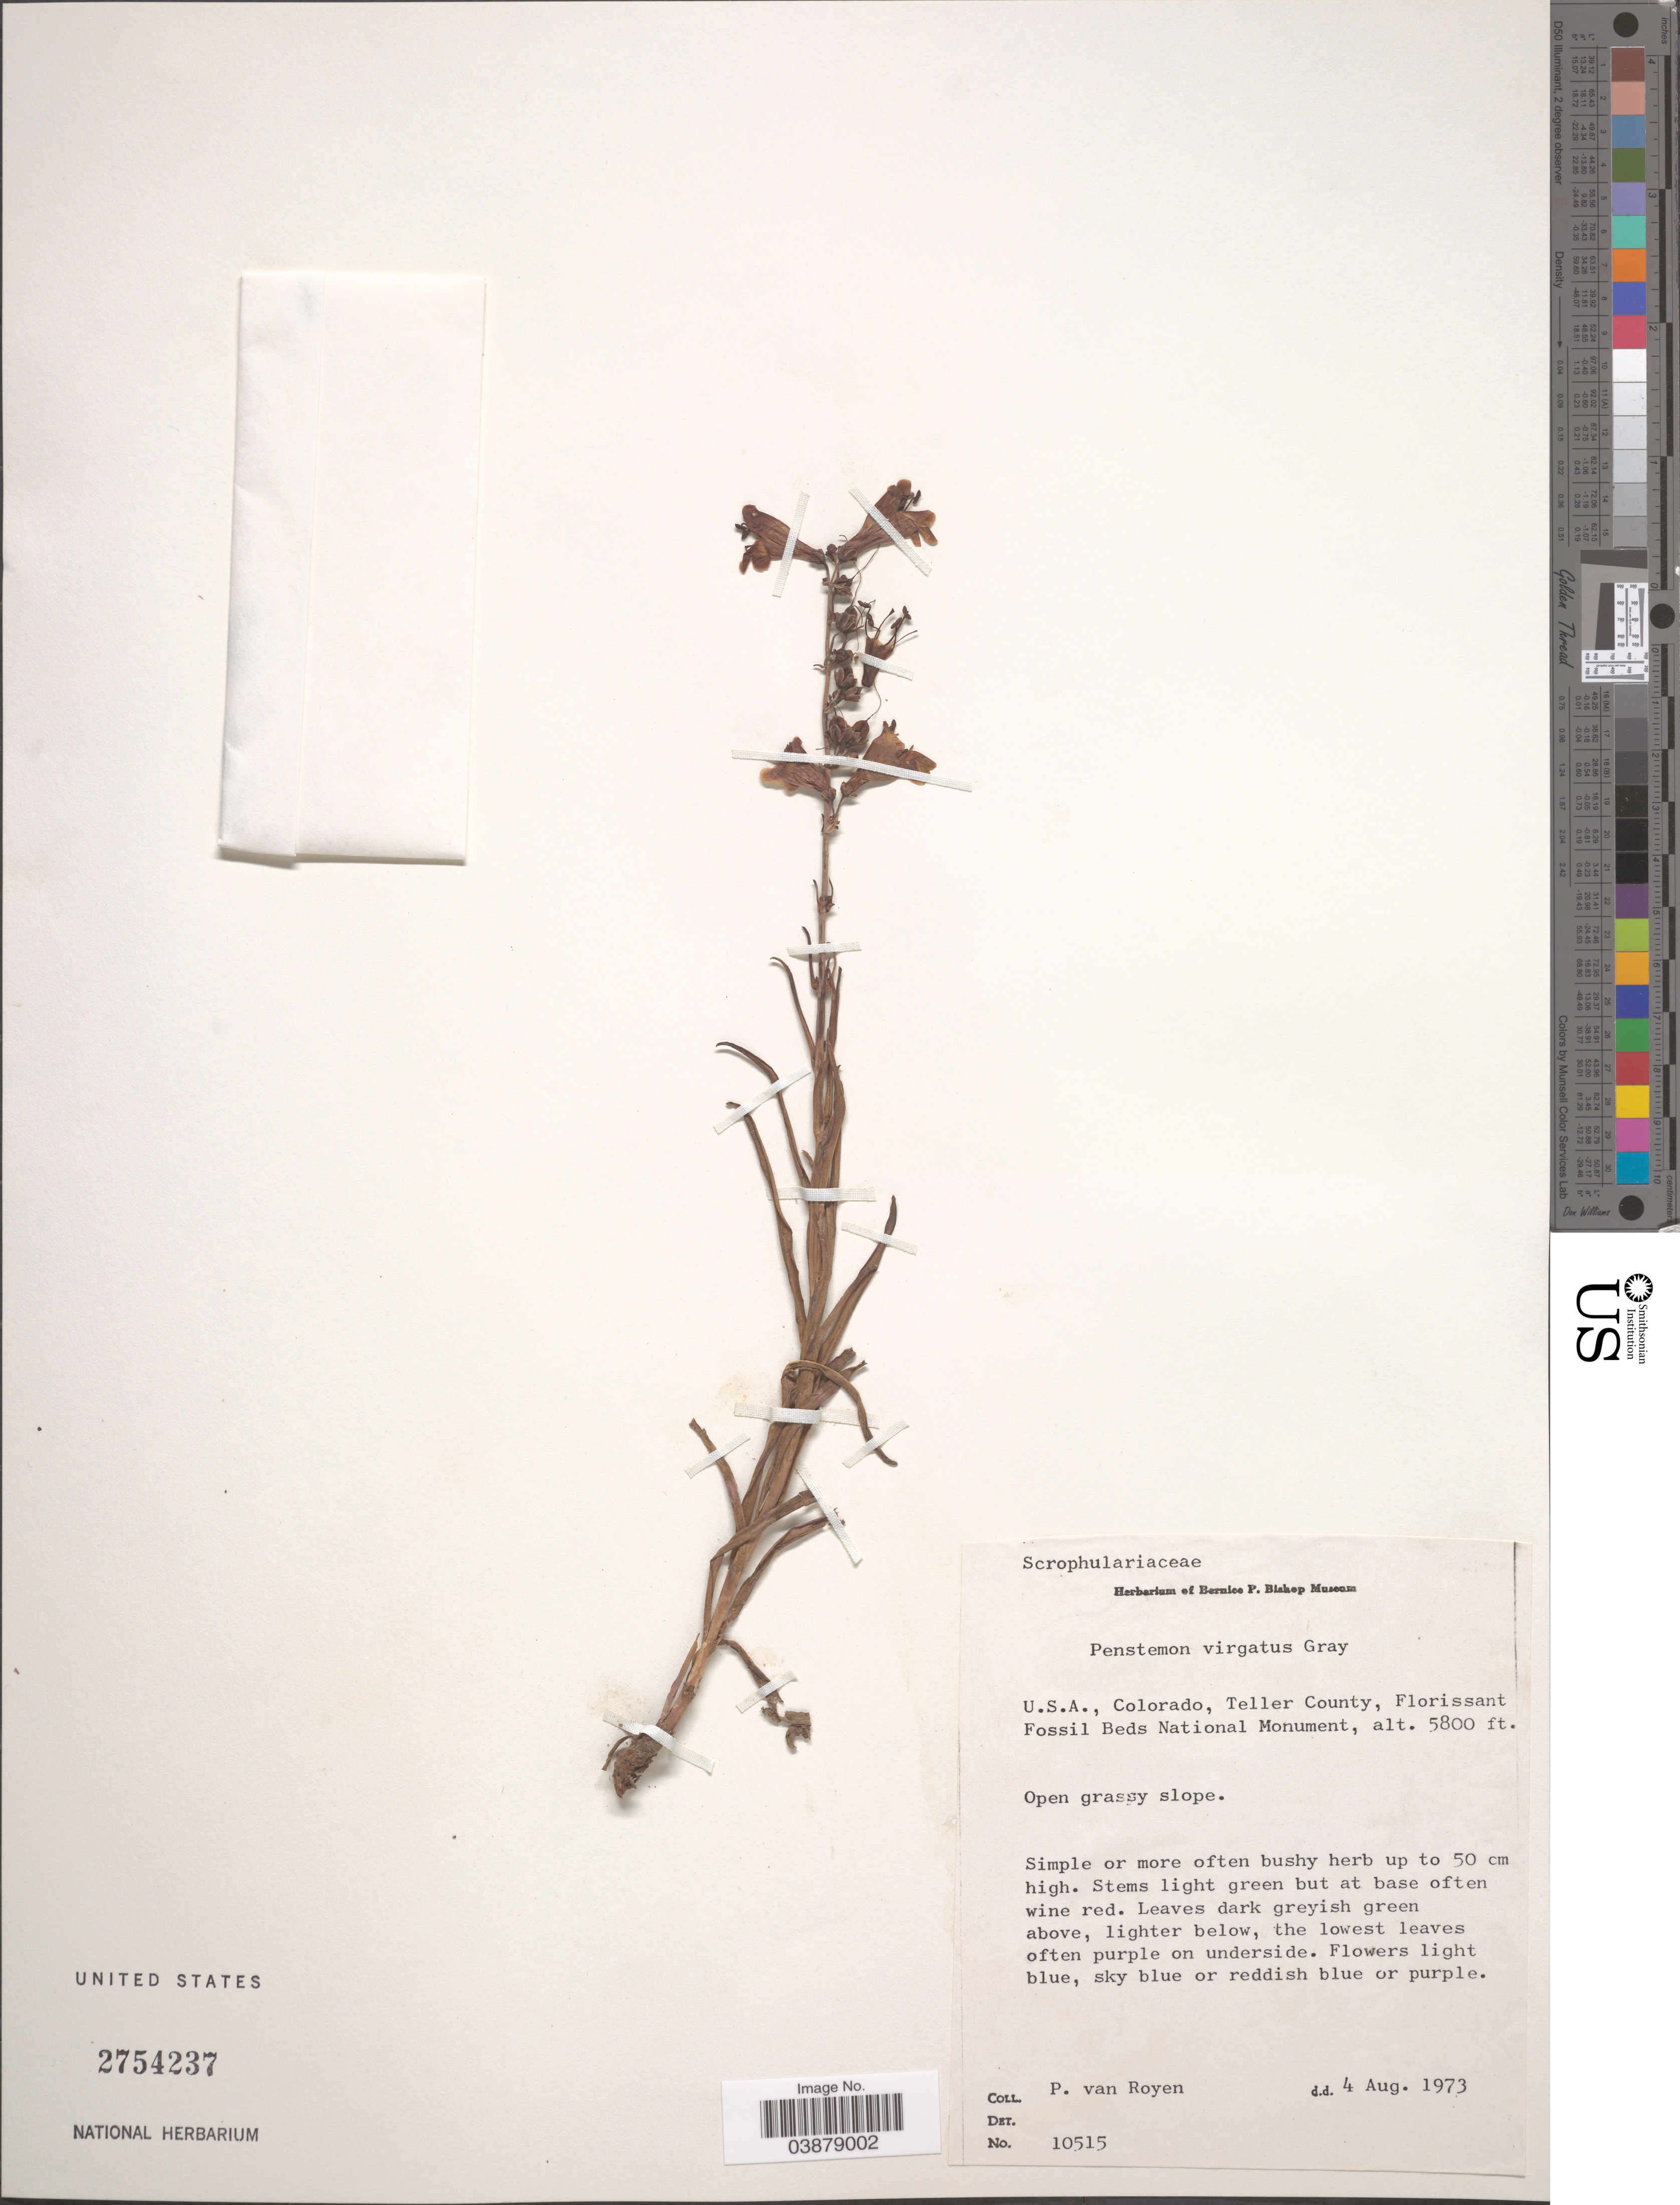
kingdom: Plantae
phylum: Tracheophyta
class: Magnoliopsida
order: Lamiales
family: Plantaginaceae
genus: Penstemon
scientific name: Penstemon virgatus subsp. virgatus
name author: A. Gray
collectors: P. van Royen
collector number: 10515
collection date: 1973-08-04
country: United States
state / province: Colorado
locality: Teller County, Florissant Fossil Beds National Monument.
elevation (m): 1768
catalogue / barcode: US 2754237